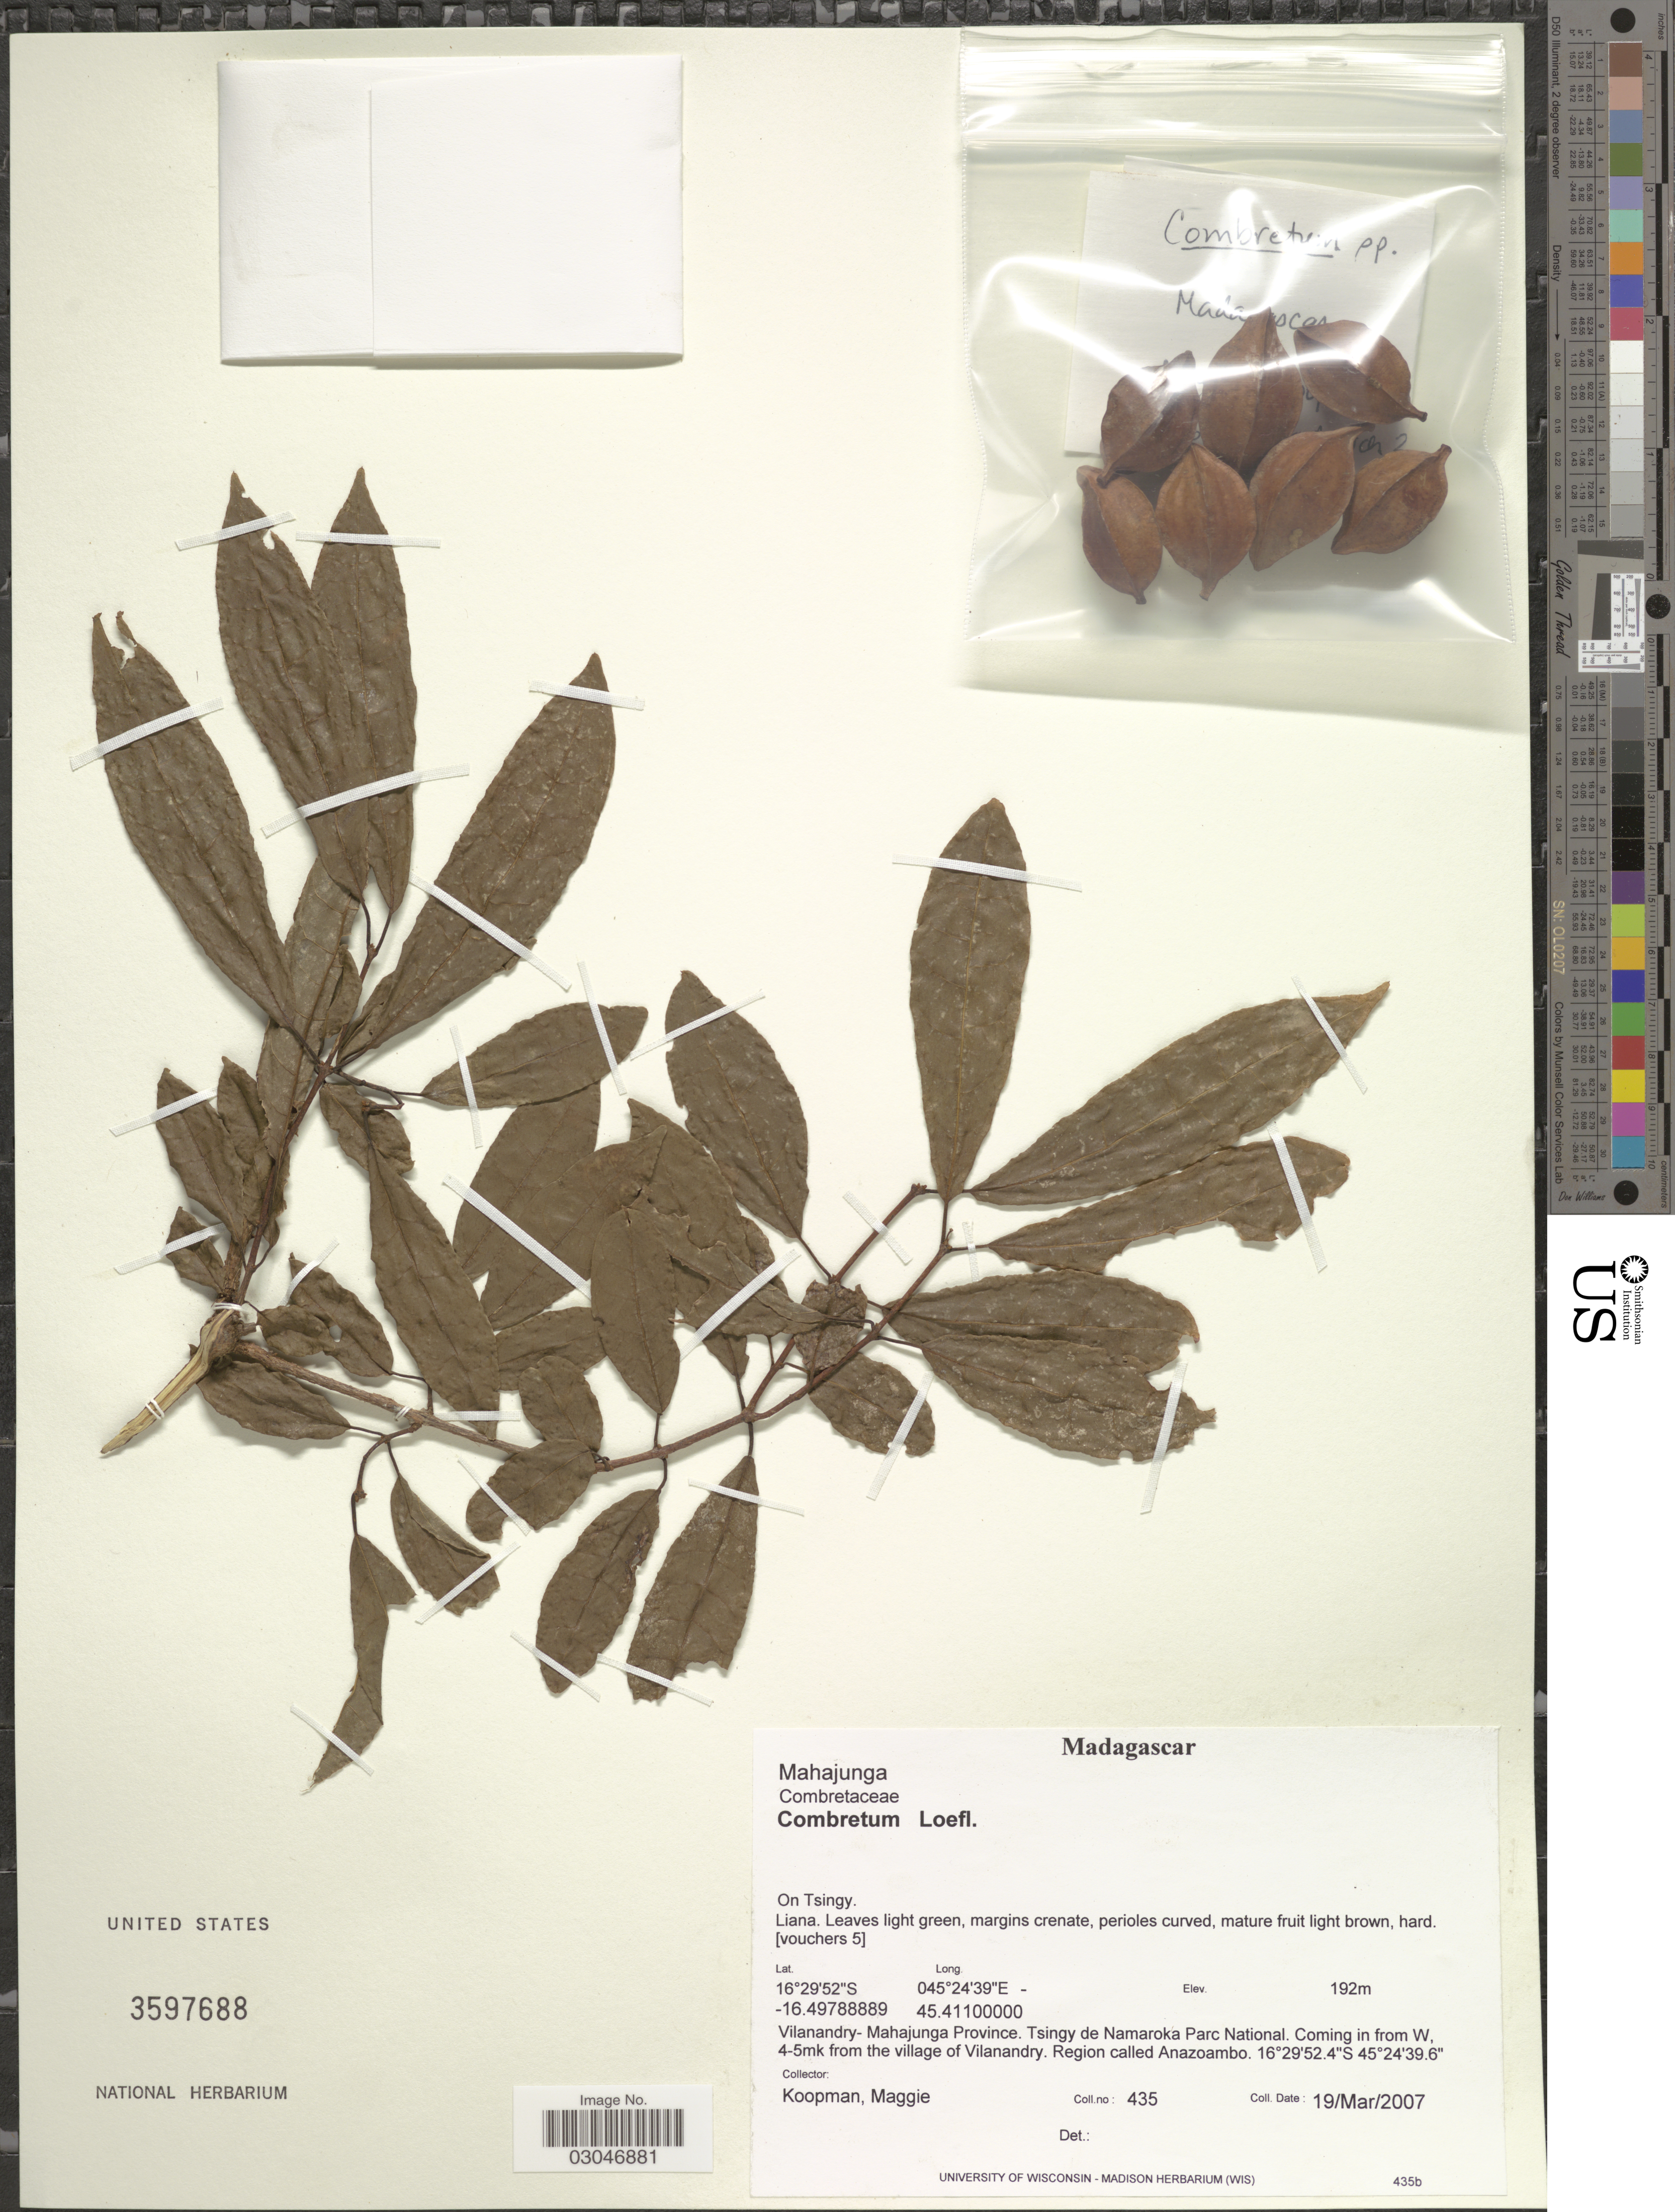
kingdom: Plantae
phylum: Tracheophyta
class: Magnoliopsida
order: Myrtales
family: Combretaceae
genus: Combretum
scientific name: Combretum sp.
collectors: M. M. Koopman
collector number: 435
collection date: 2007-03-19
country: Madagascar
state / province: Boeny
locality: Vilanandry-Mahajunga Province. Tsingy de Namaroka Parc National. Coming in from W, 4-5mk from the village of Vilanandry. Region called Anazoambo.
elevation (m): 192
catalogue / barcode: US 3597688